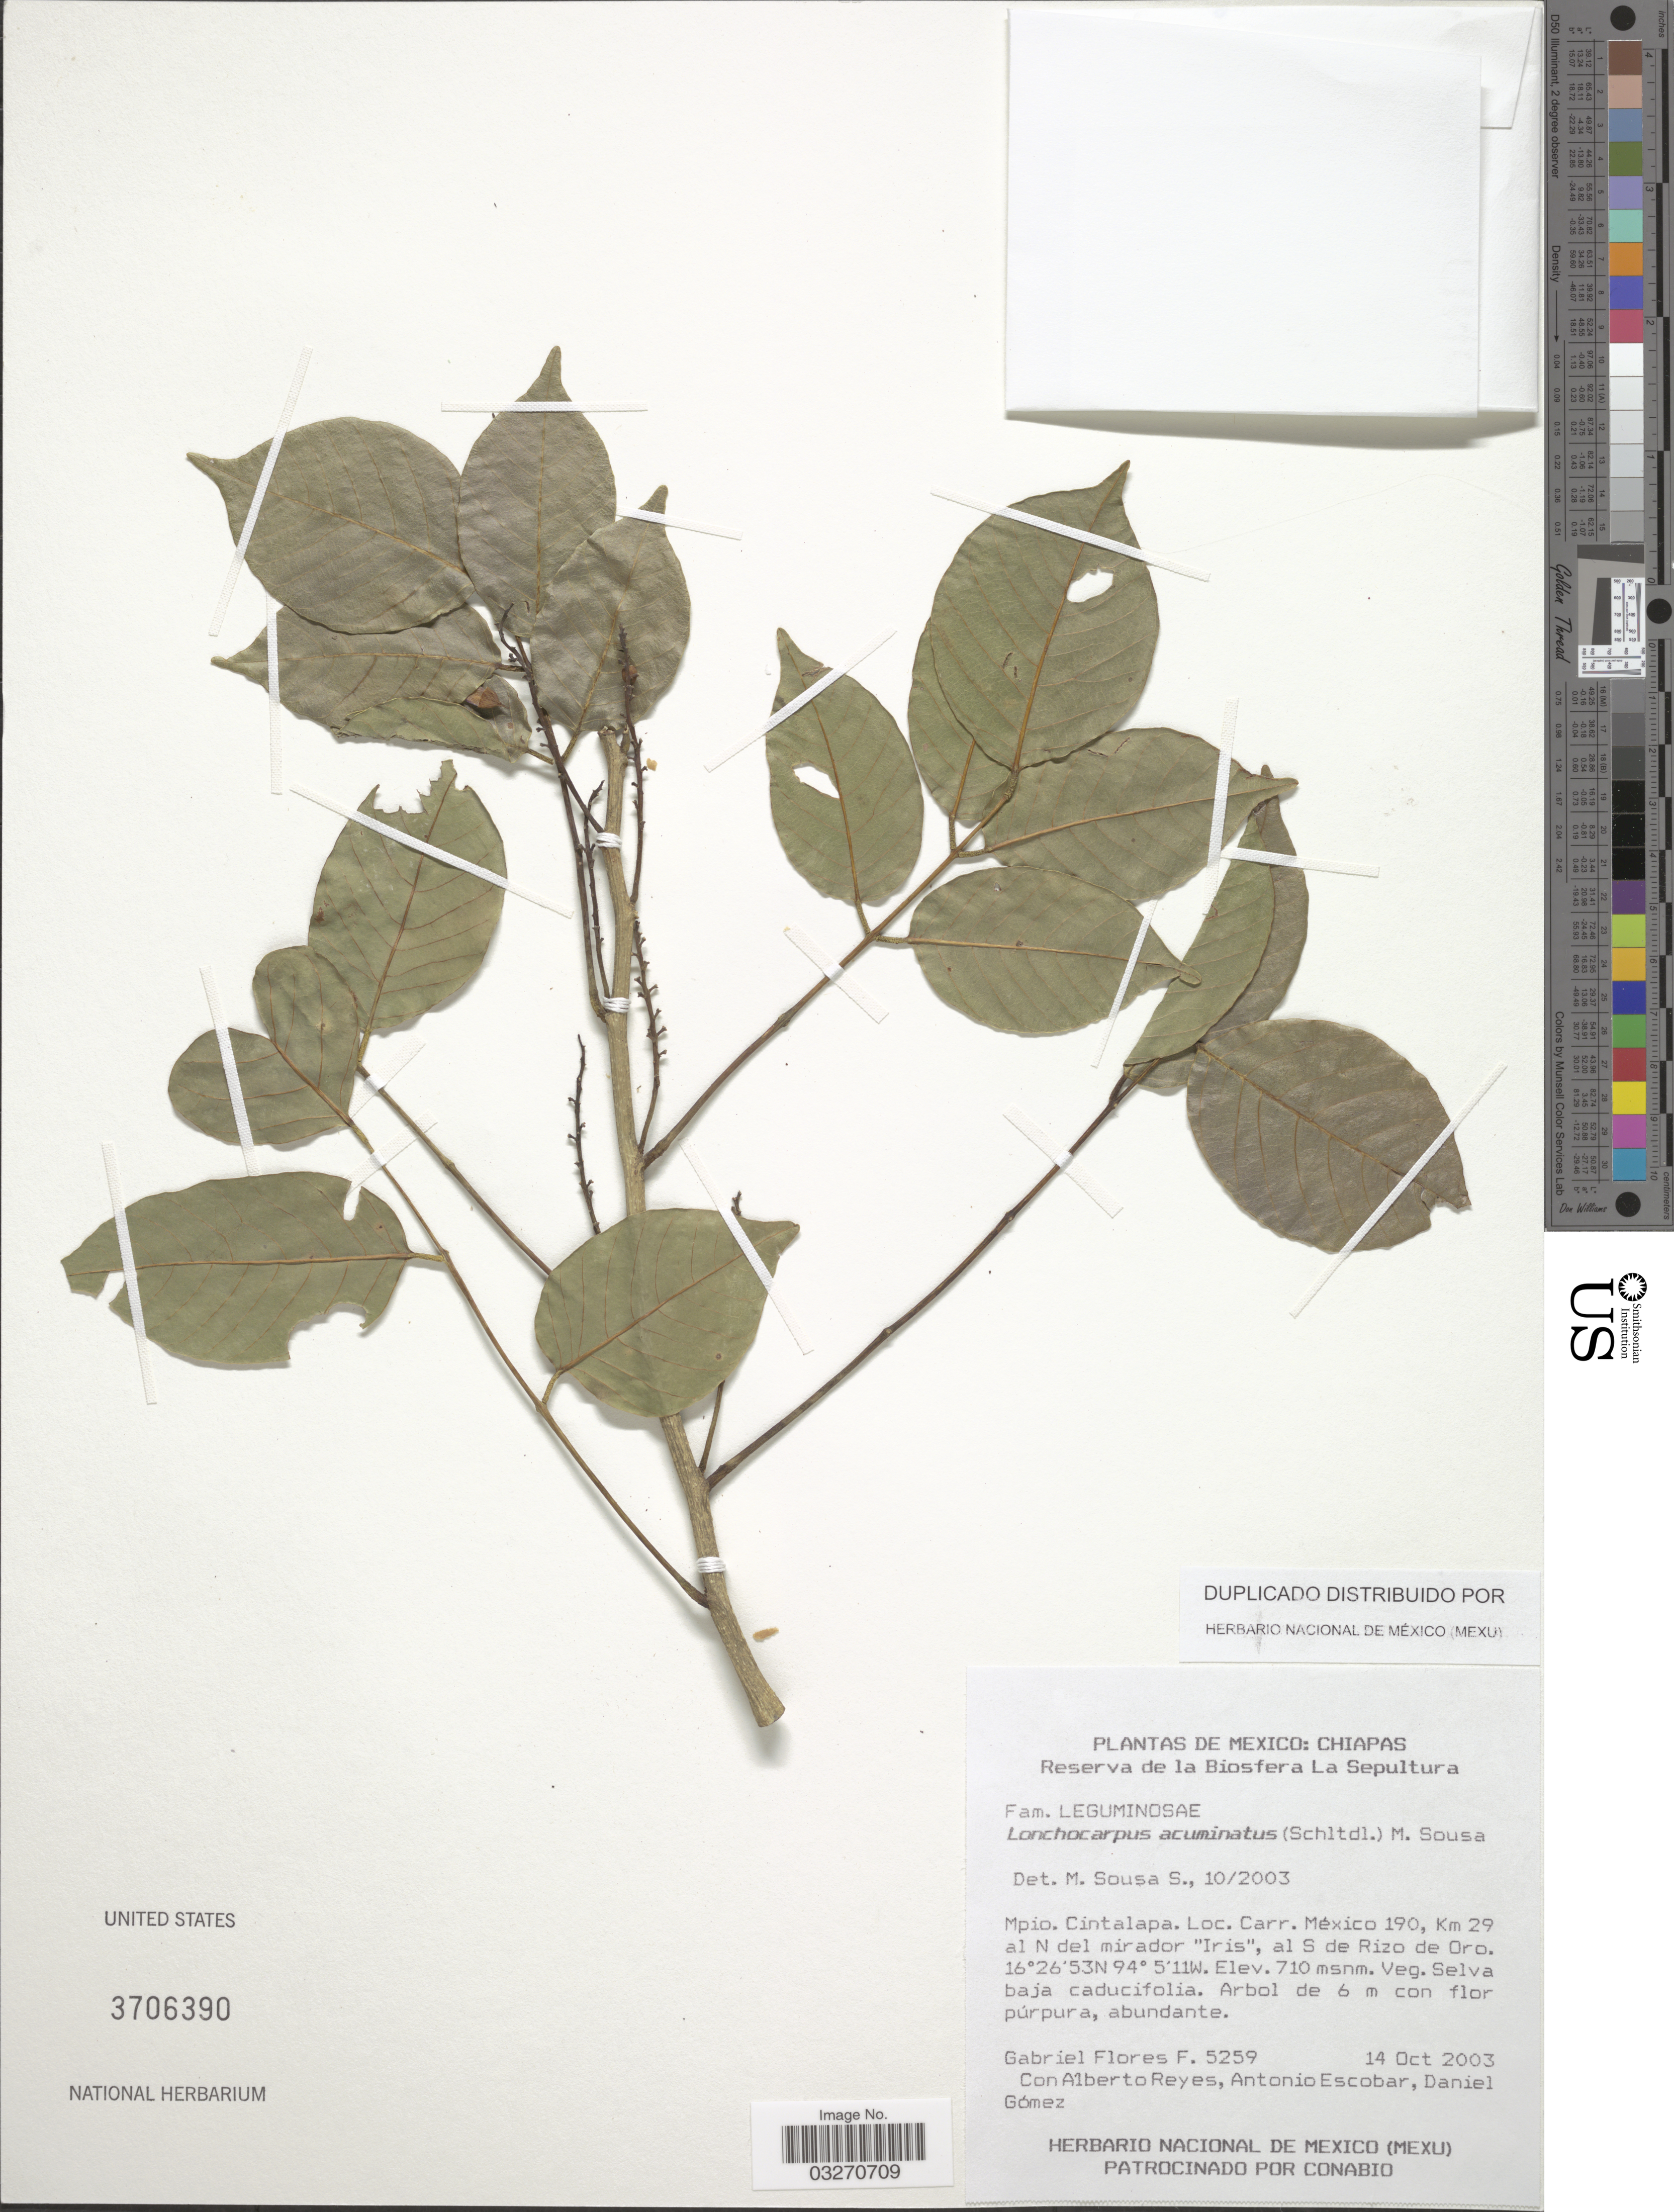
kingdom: Plantae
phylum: Tracheophyta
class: Magnoliopsida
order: Fabales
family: Fabaceae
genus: Lonchocarpus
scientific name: Lonchocarpus acuminatus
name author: (Schltdl.) M. Sousa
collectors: G. Flores F., A. Reyes, A. Escobar & D. Gomez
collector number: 5259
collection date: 2003-10-14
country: Mexico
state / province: Chiapas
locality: Reserva de la Biosfera La Sepultura [unsure placement] Mpio. Cintalapa. Carr. México 190, Km 29 al N del mirador "Iris", al S de Rizo de Oro.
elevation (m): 710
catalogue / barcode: US 3706390